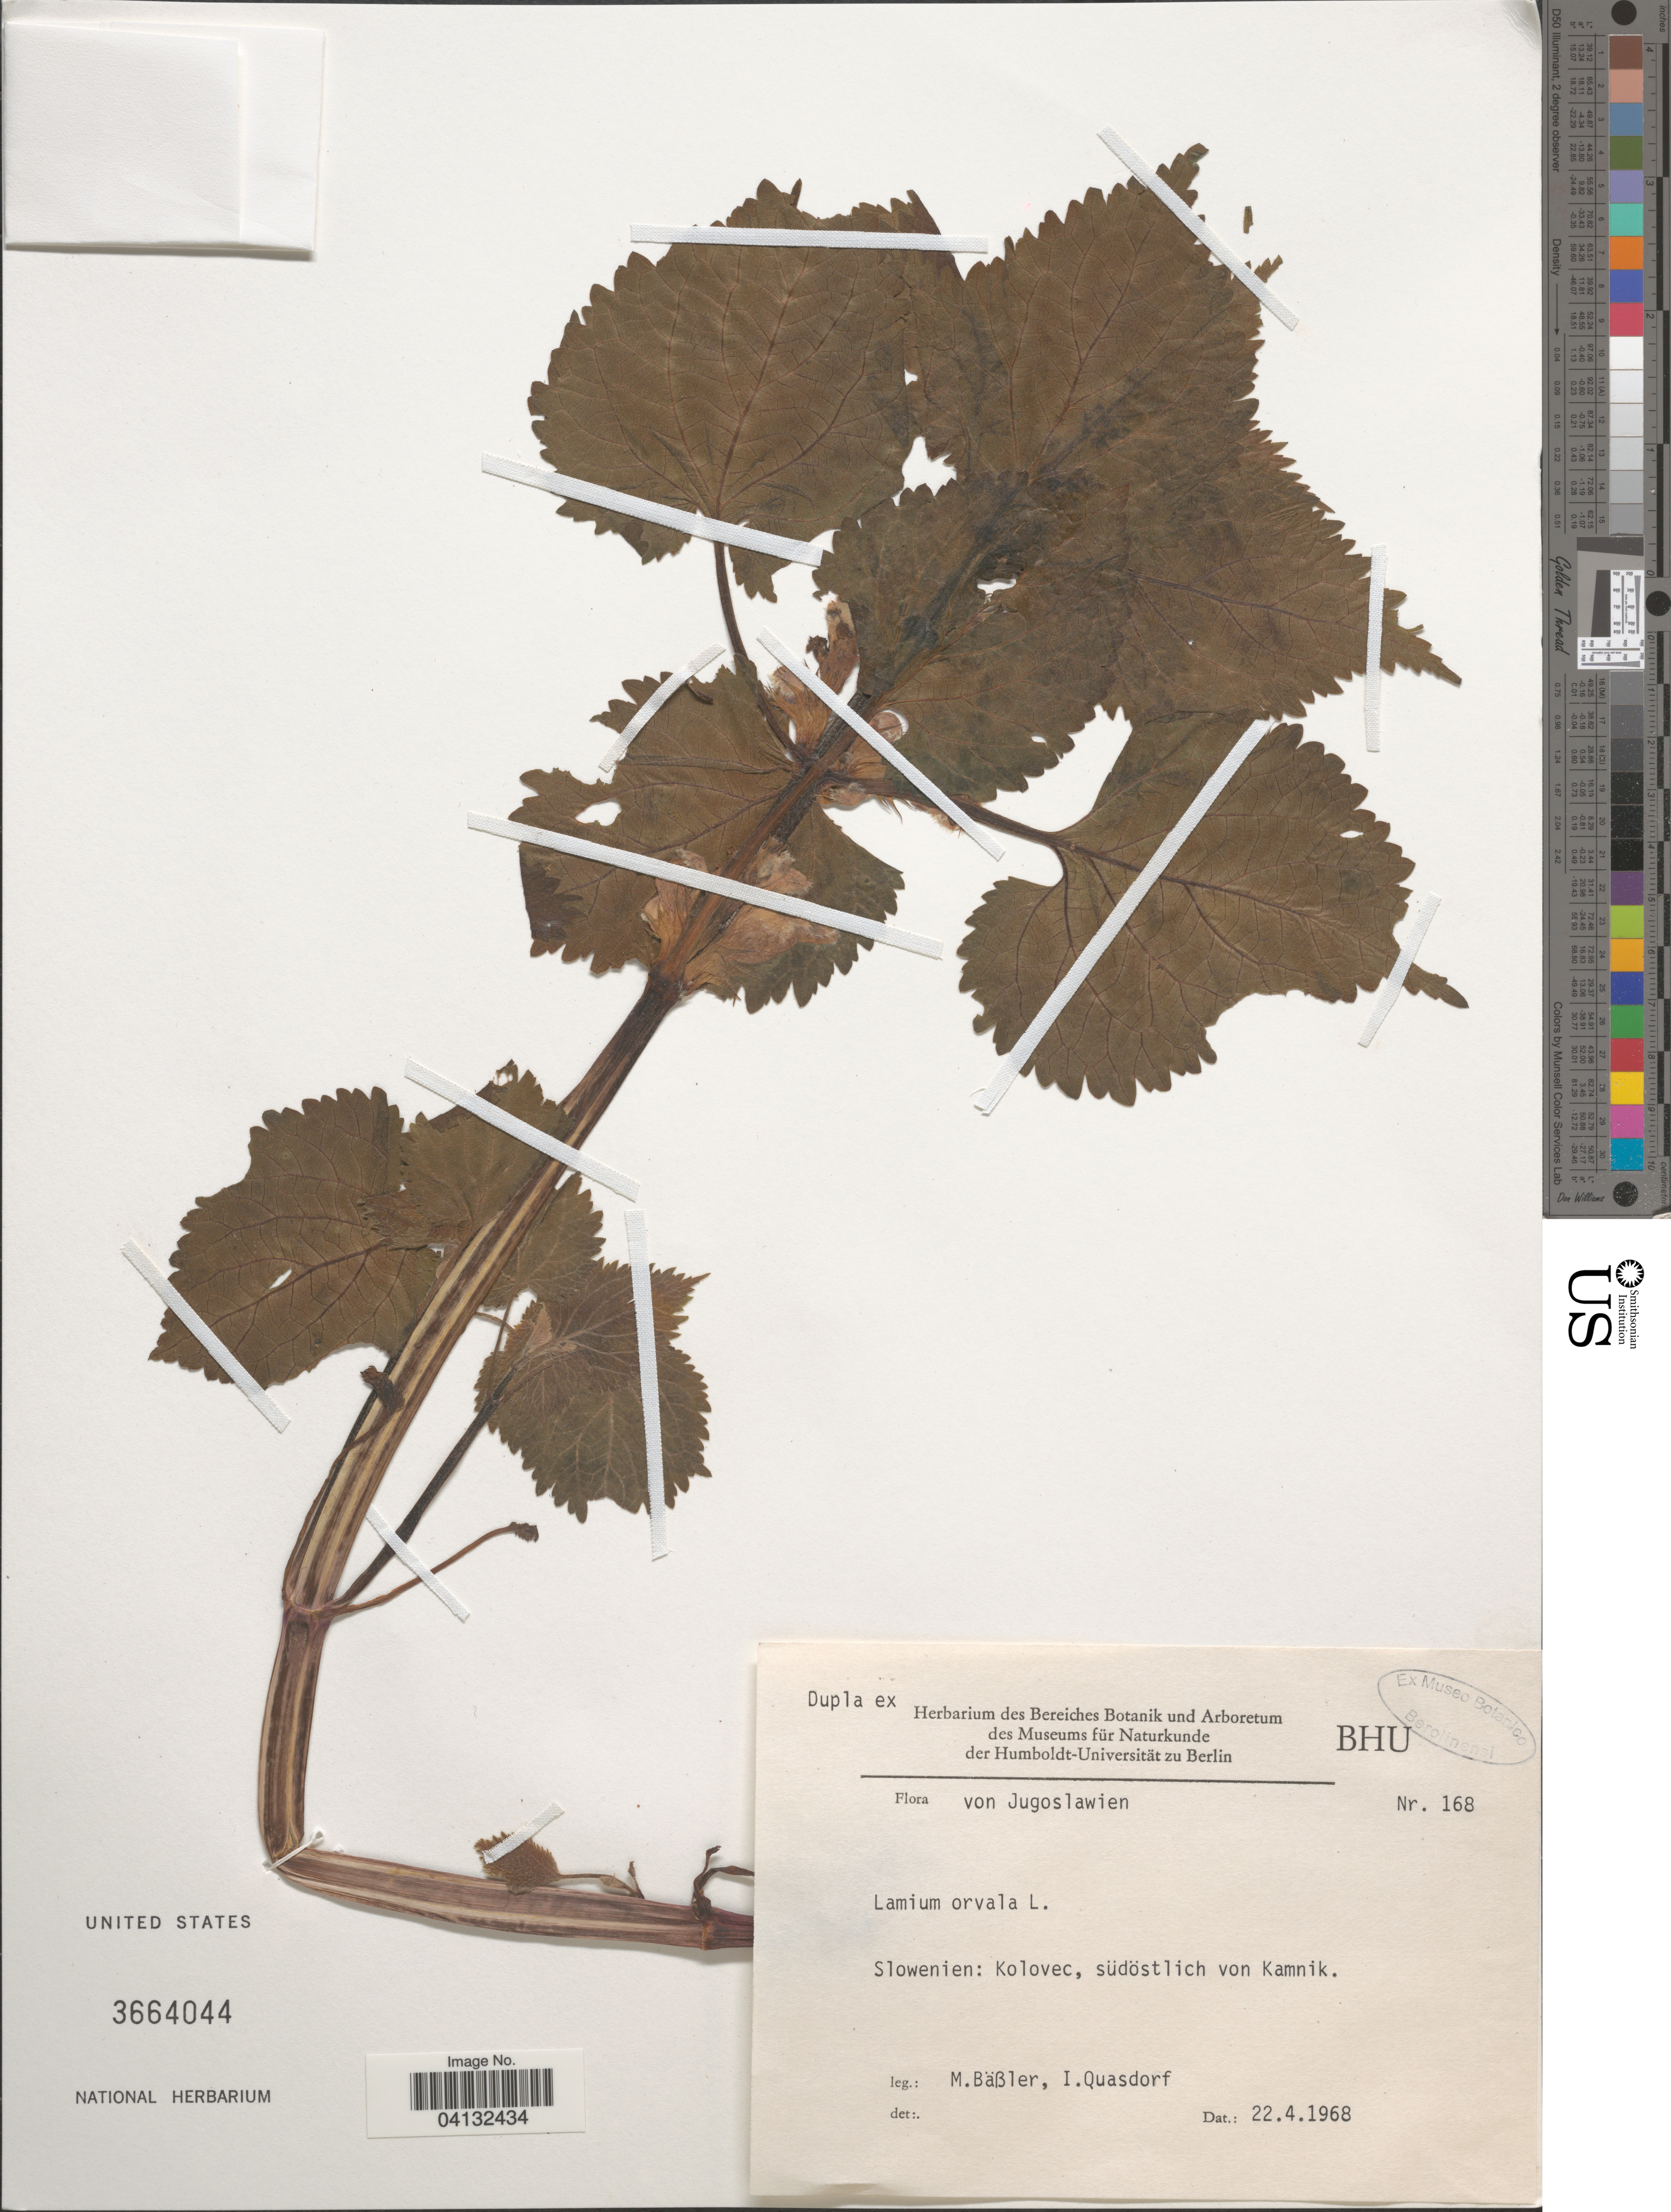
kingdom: Plantae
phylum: Tracheophyta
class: Magnoliopsida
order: Lamiales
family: Lamiaceae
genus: Lamium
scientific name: Lamium orvala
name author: L.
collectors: M. Bässler & I. Quasdorf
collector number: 168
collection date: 1968-04-22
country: Slovenia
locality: Slowenien: Kolovec, südöstlich von Kamnik.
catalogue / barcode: US 3664044